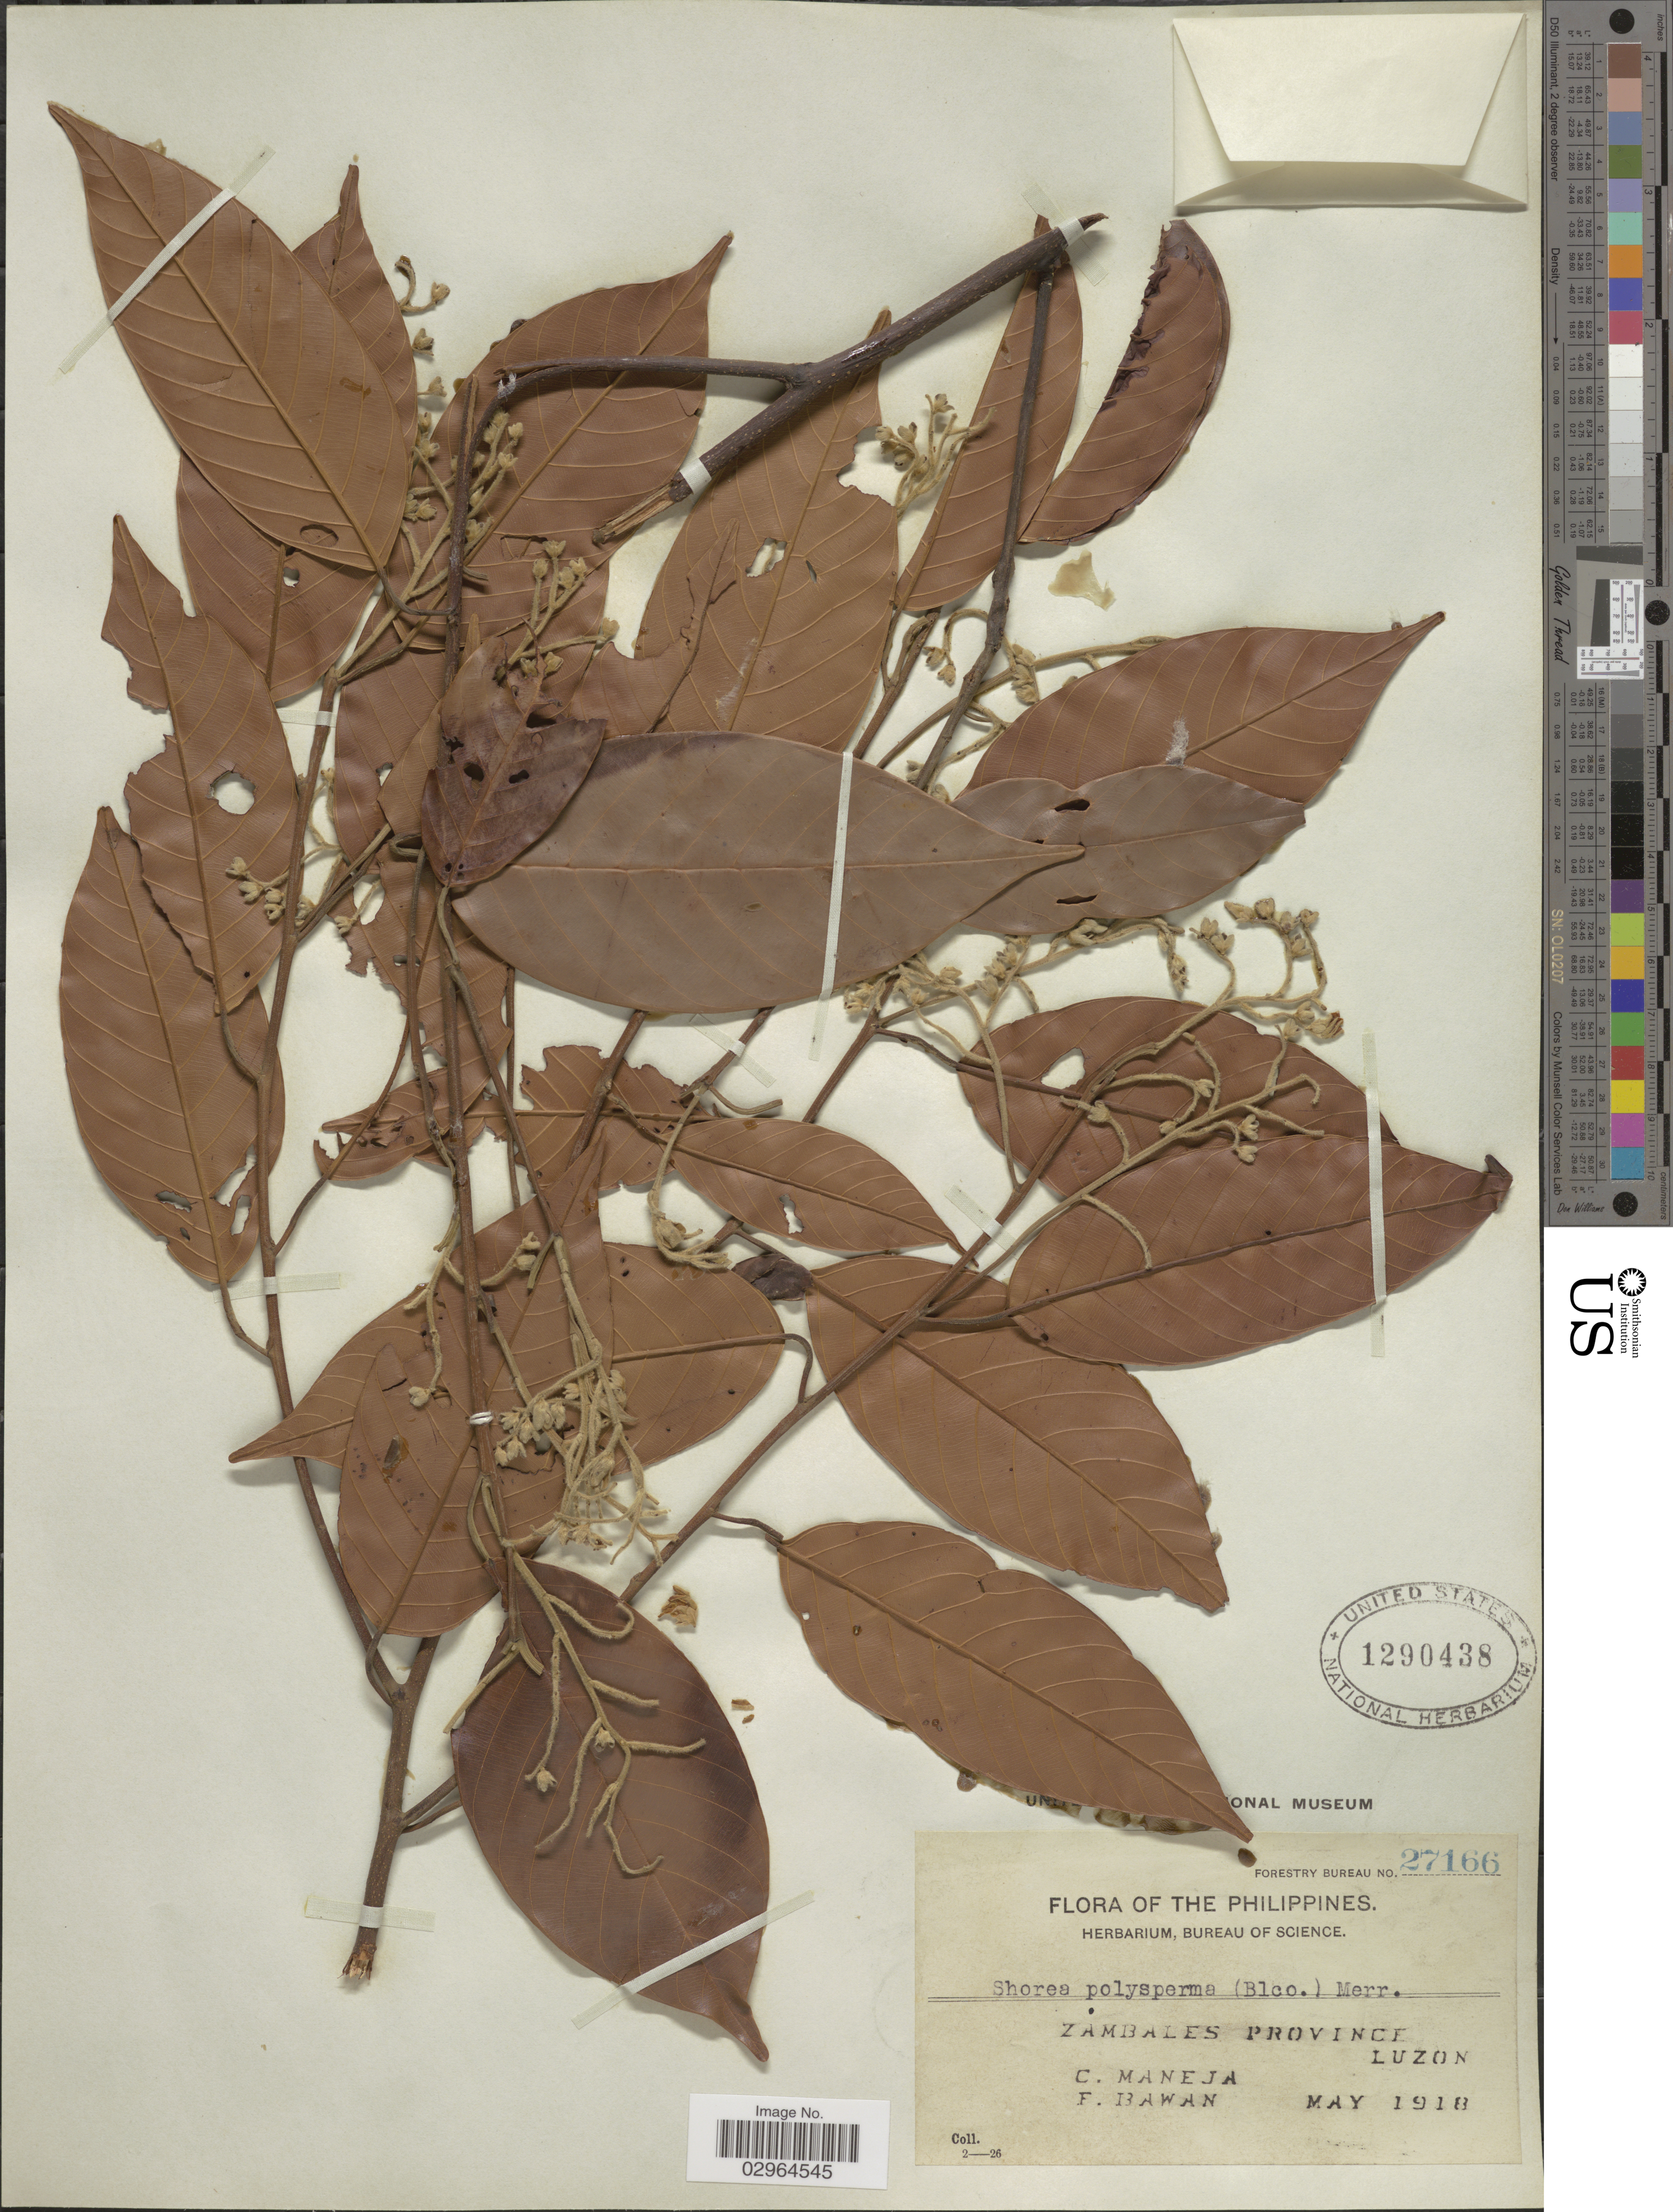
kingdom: Plantae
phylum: Tracheophyta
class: Magnoliopsida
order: Malvales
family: Dipterocarpaceae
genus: Rubroshorea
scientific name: Rubroshorea polysperma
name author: (Blanco) P.S. Ashton & J. Heck.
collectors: C. Maneja & F. Bawan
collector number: Forestry Bureau 27166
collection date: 1918-05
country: Philippines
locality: Zambales Province, Luzon.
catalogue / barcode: US 1290438